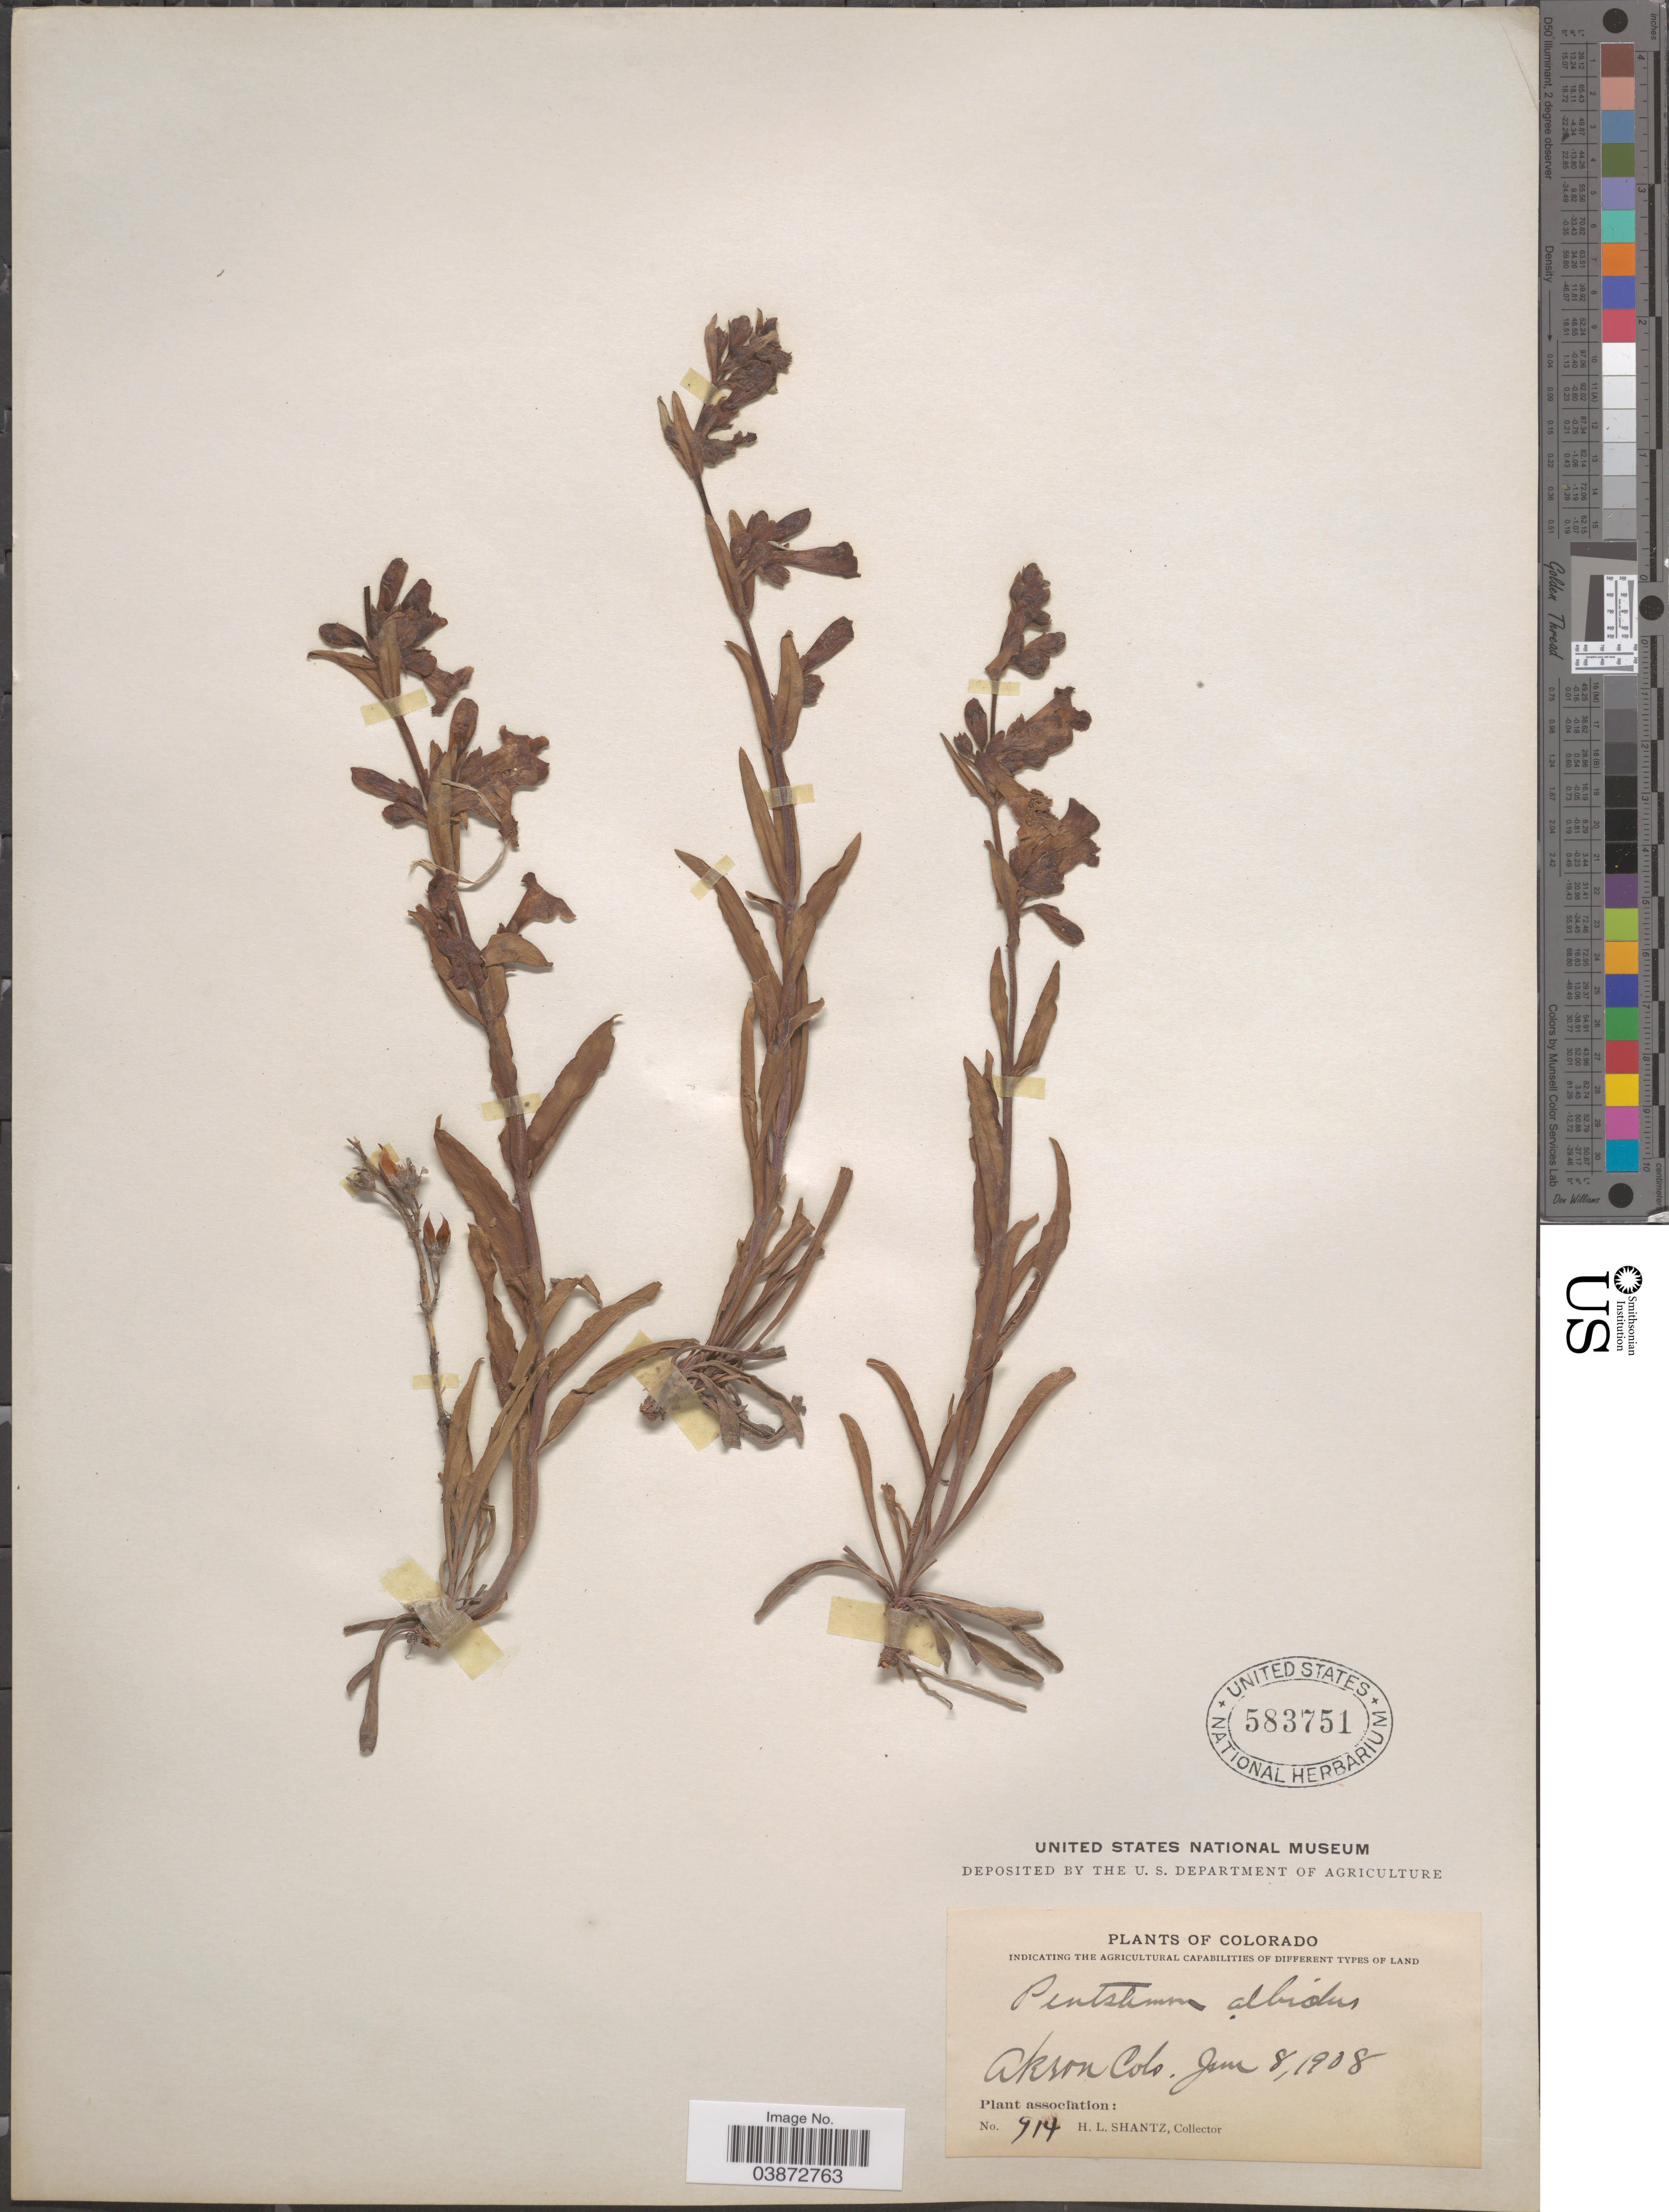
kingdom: Plantae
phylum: Tracheophyta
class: Magnoliopsida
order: Lamiales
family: Plantaginaceae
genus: Penstemon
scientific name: Penstemon albidus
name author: Nutt.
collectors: H. Shantz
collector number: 914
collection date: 1908-06-08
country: United States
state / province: Colorado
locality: Akron.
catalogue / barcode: US 583751